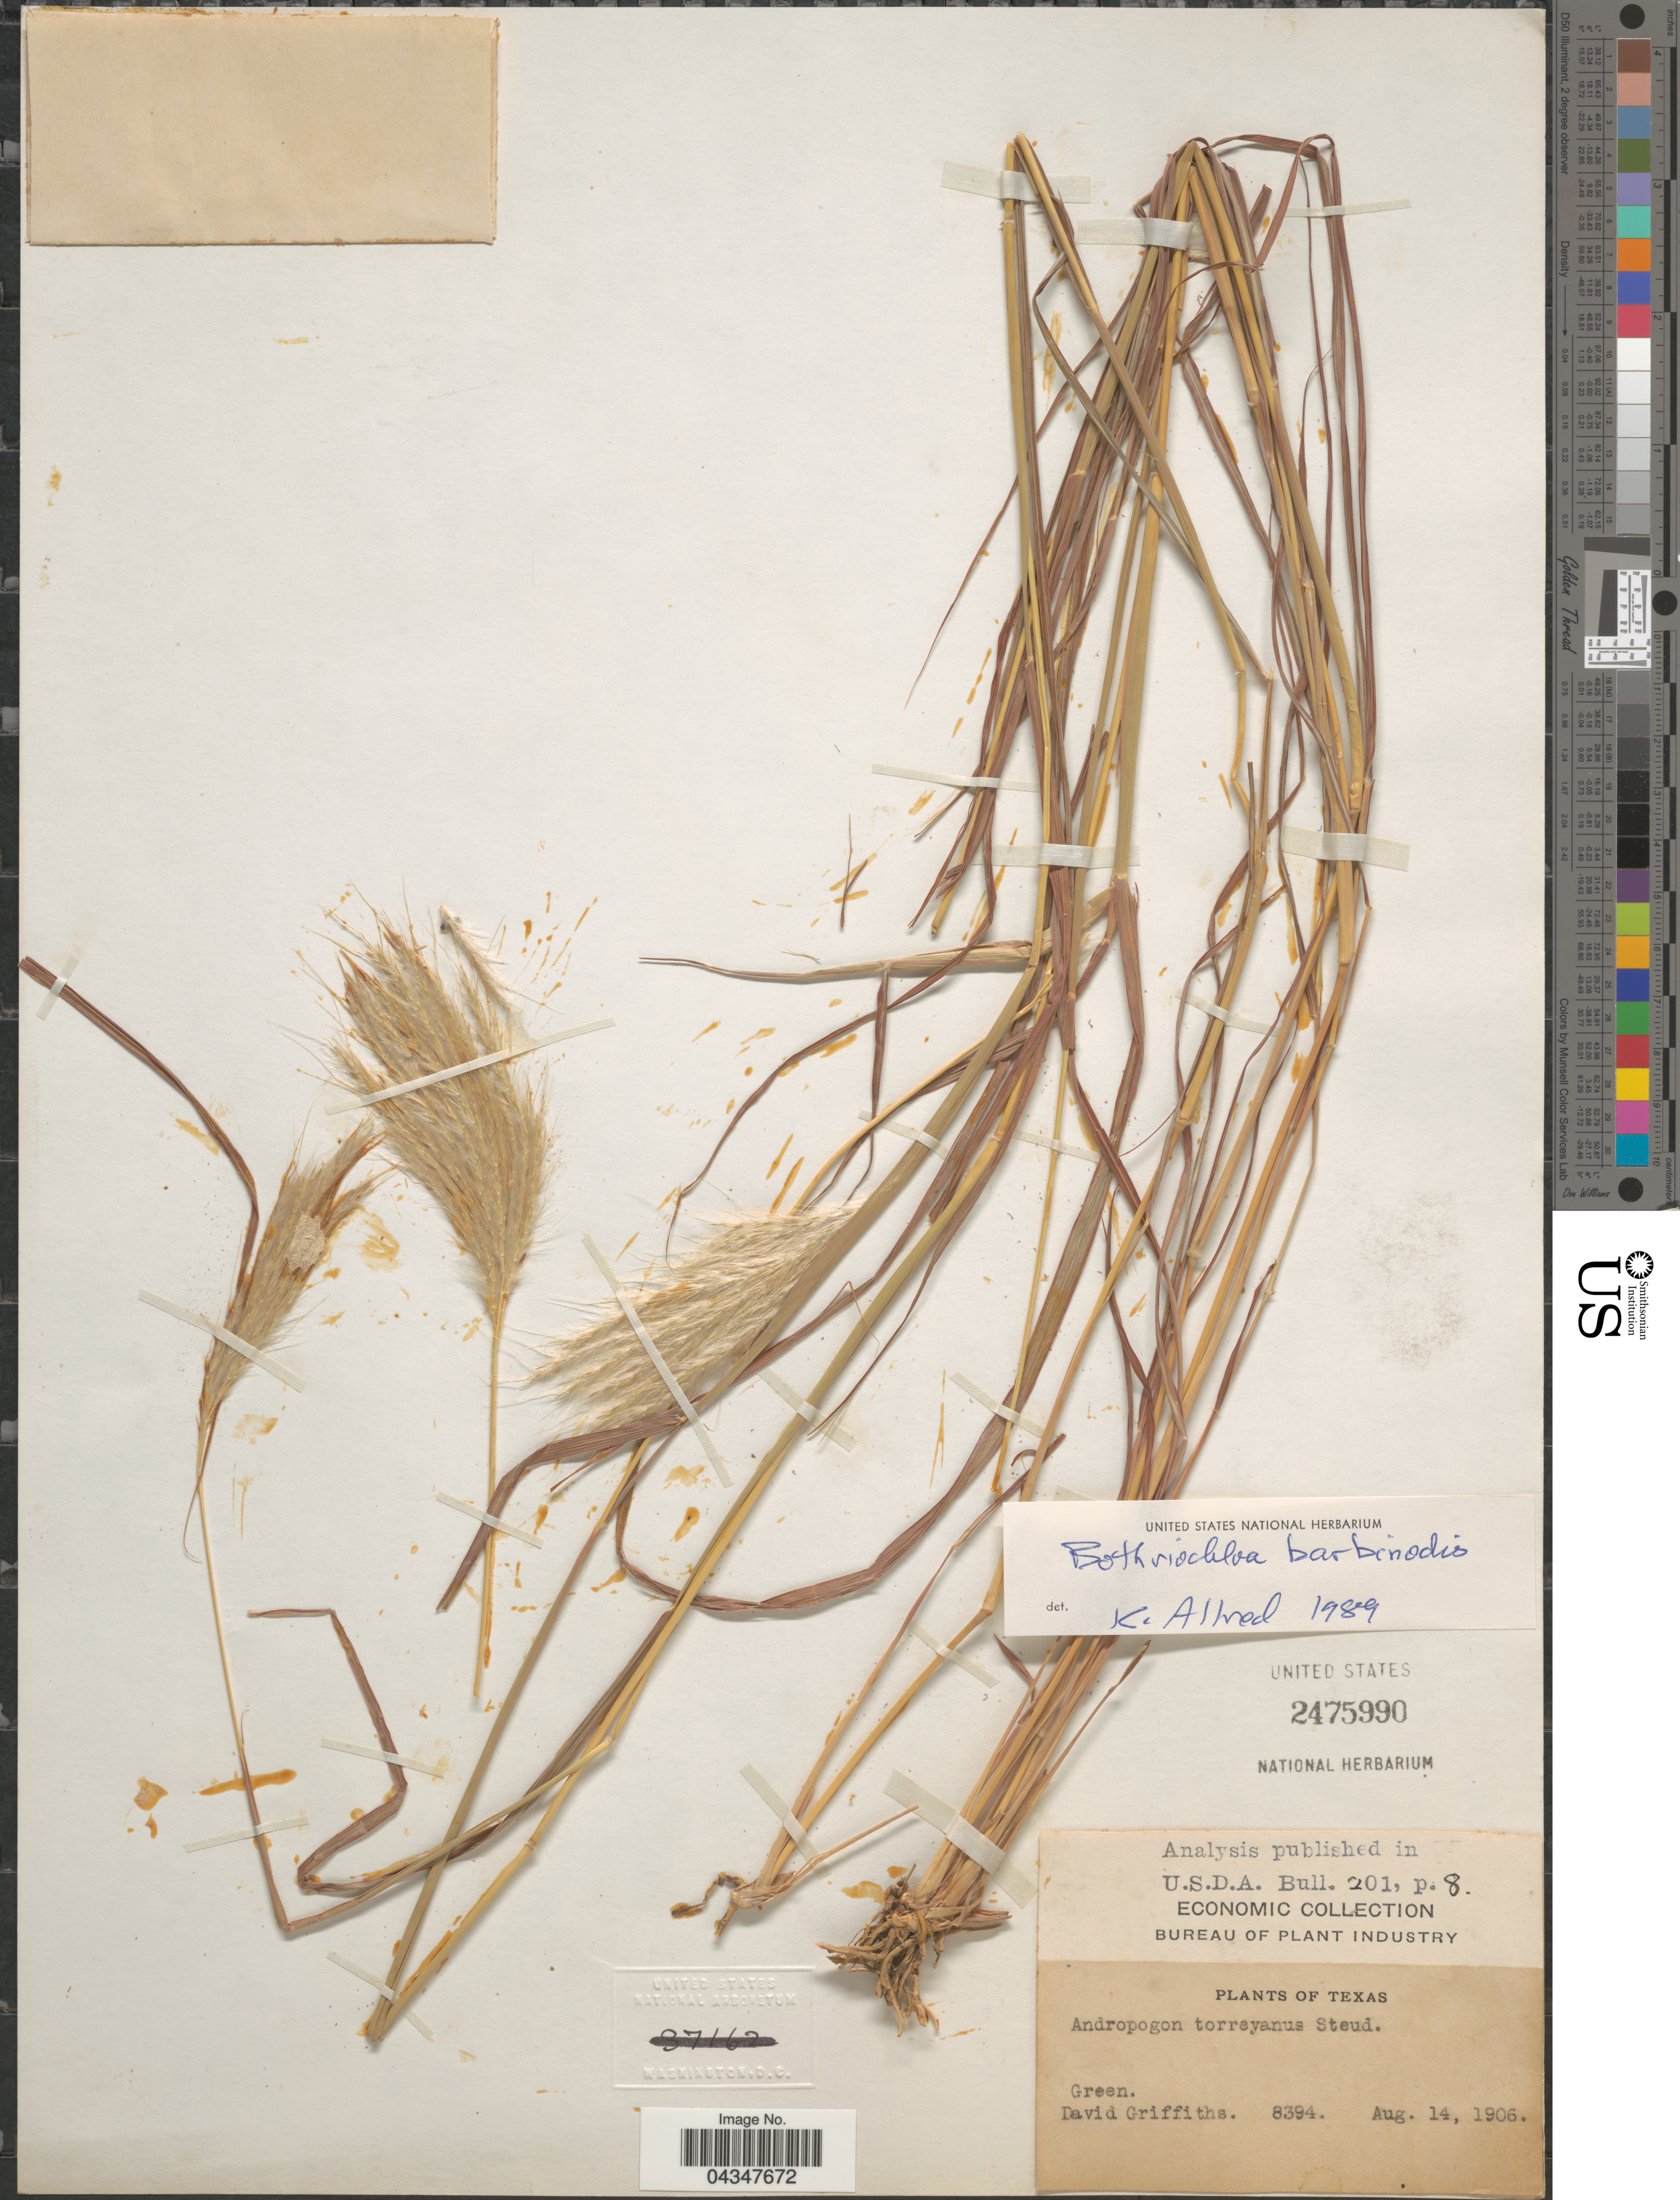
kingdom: Plantae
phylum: Tracheophyta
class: Liliopsida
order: Poales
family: Poaceae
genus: Bothriochloa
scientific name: Bothriochloa barbinodis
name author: (Lag.) Herter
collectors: D. Griffiths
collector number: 8394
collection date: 1906-08-14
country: United States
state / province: Texas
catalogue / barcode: US 2475990